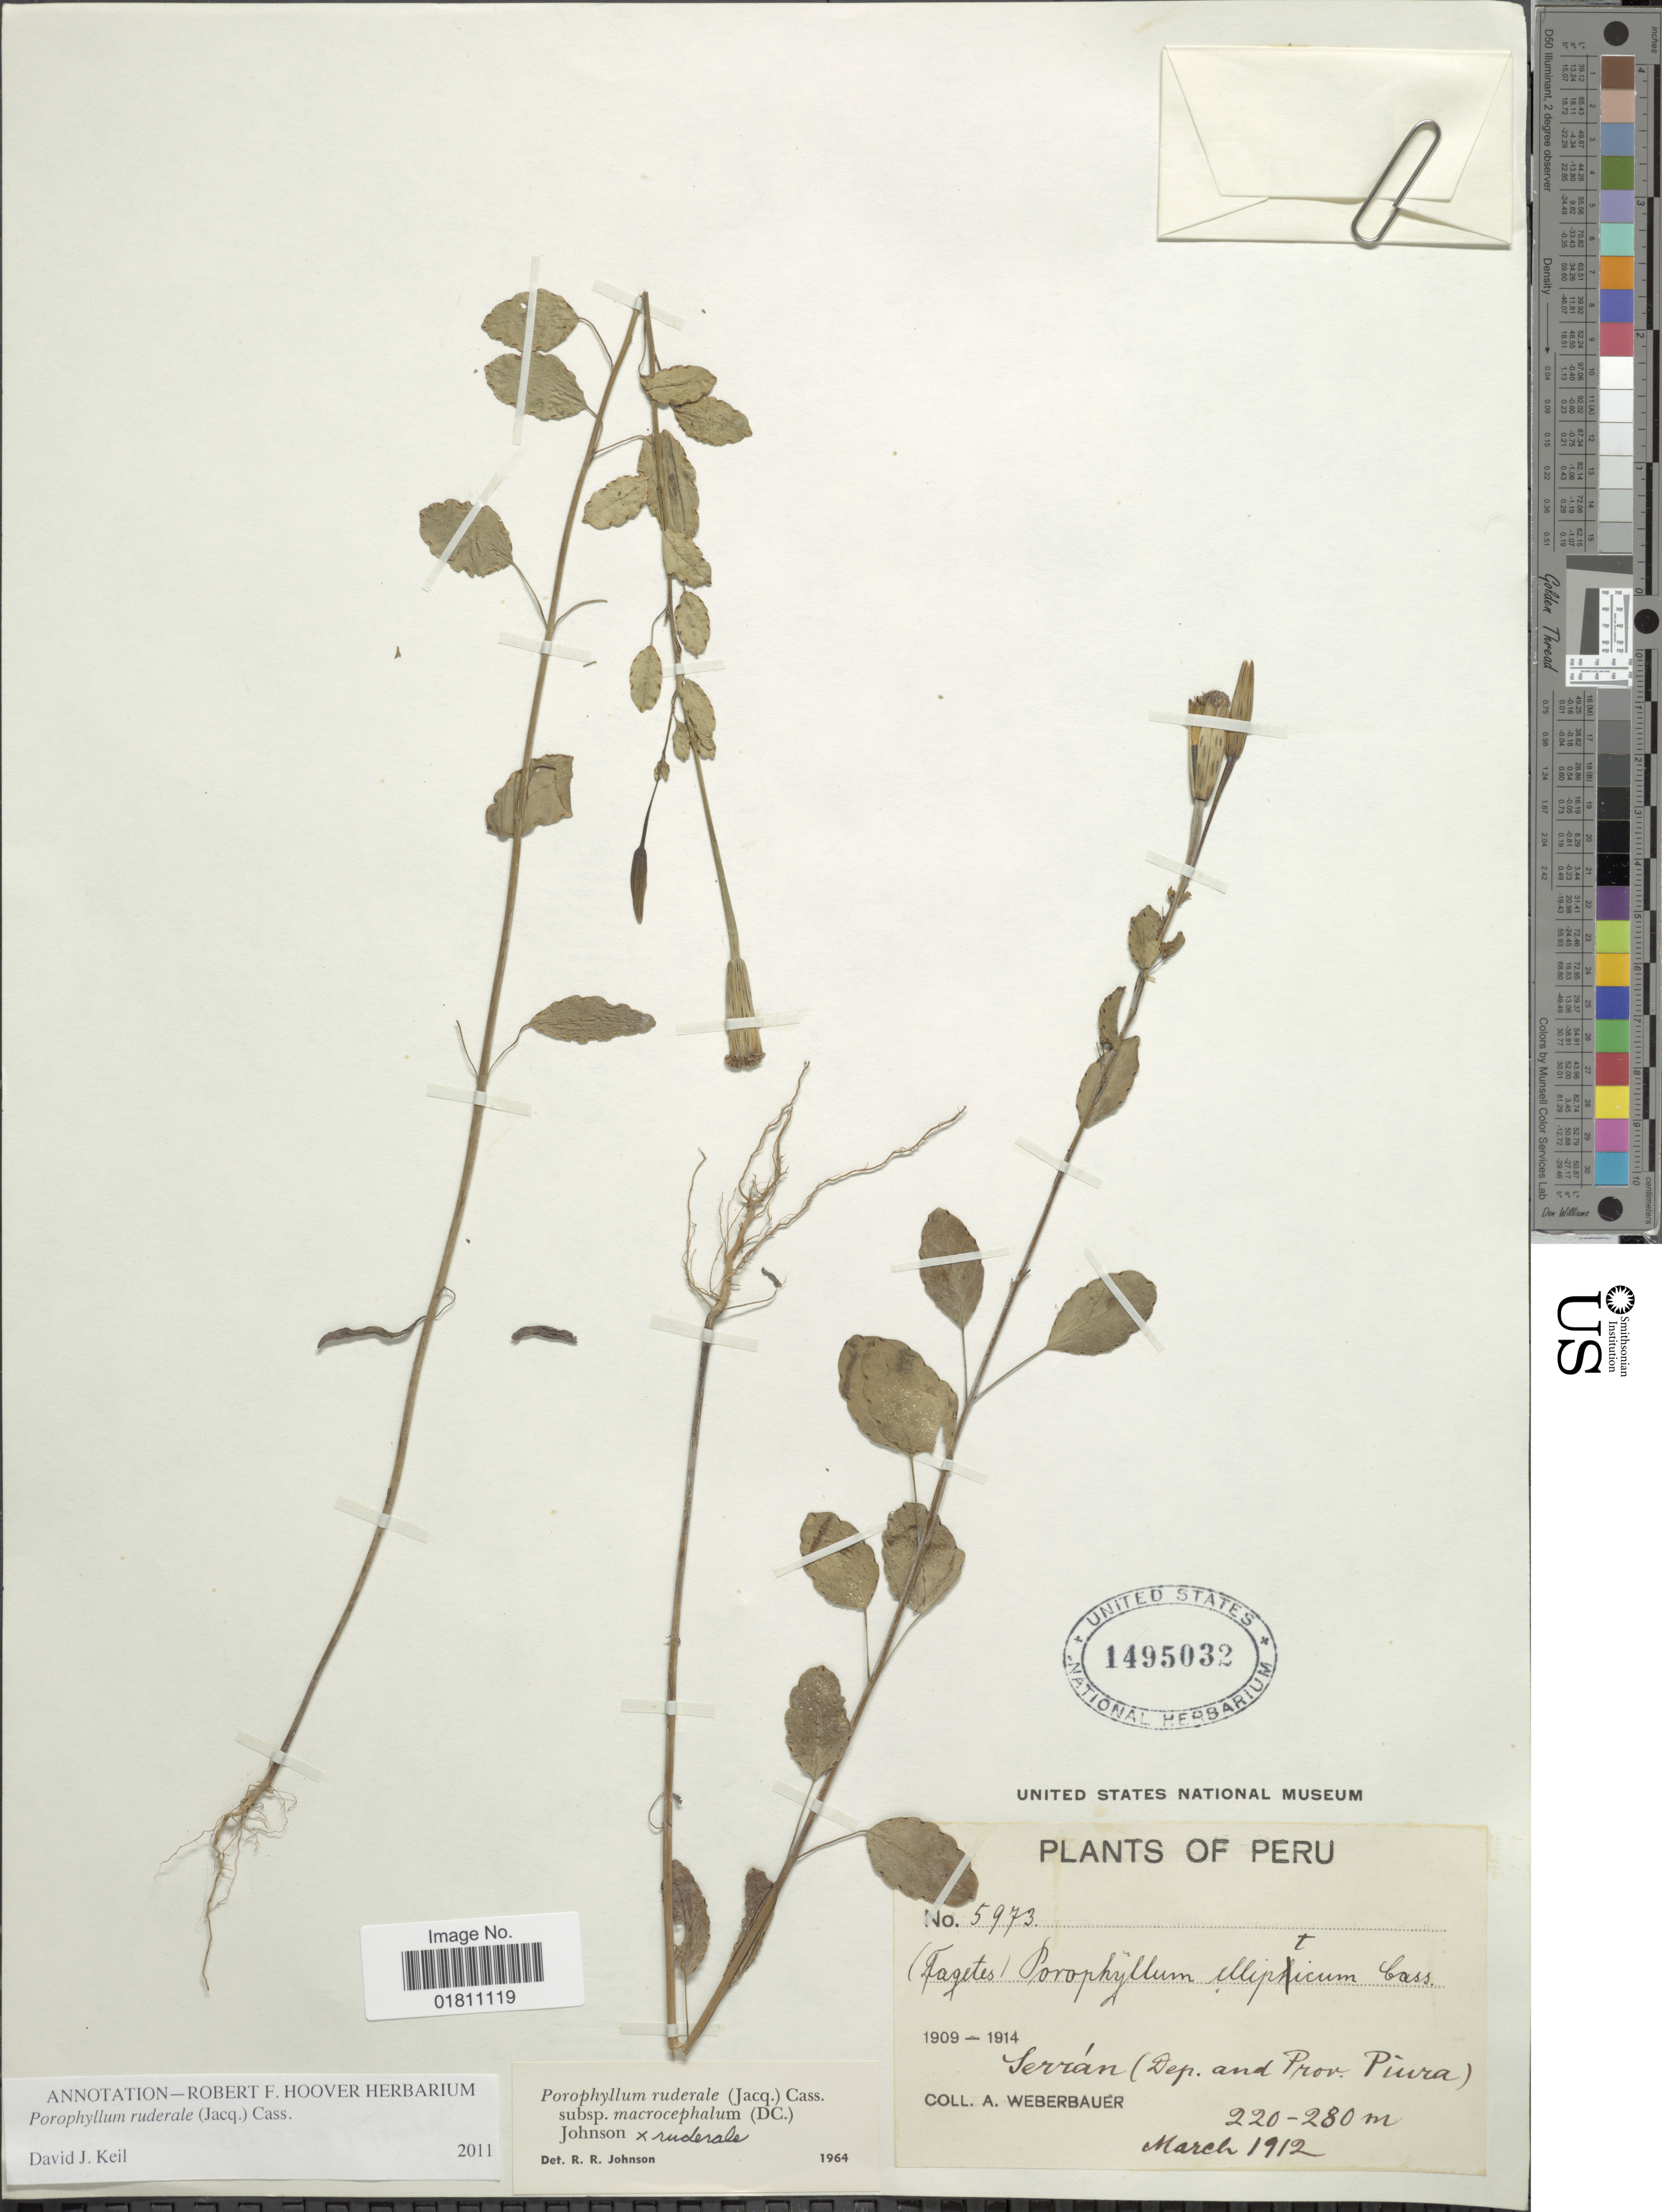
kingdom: Plantae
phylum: Tracheophyta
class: Magnoliopsida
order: Asterales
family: Asteraceae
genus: Porophyllum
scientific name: Porophyllum ruderale subsp. ruderale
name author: (Jacq.) Cass.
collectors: A. Weberbauer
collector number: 5973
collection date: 1912-03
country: Peru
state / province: Piura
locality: Serrán (Dep and Prov. Piura)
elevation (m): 220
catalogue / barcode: US 1495032